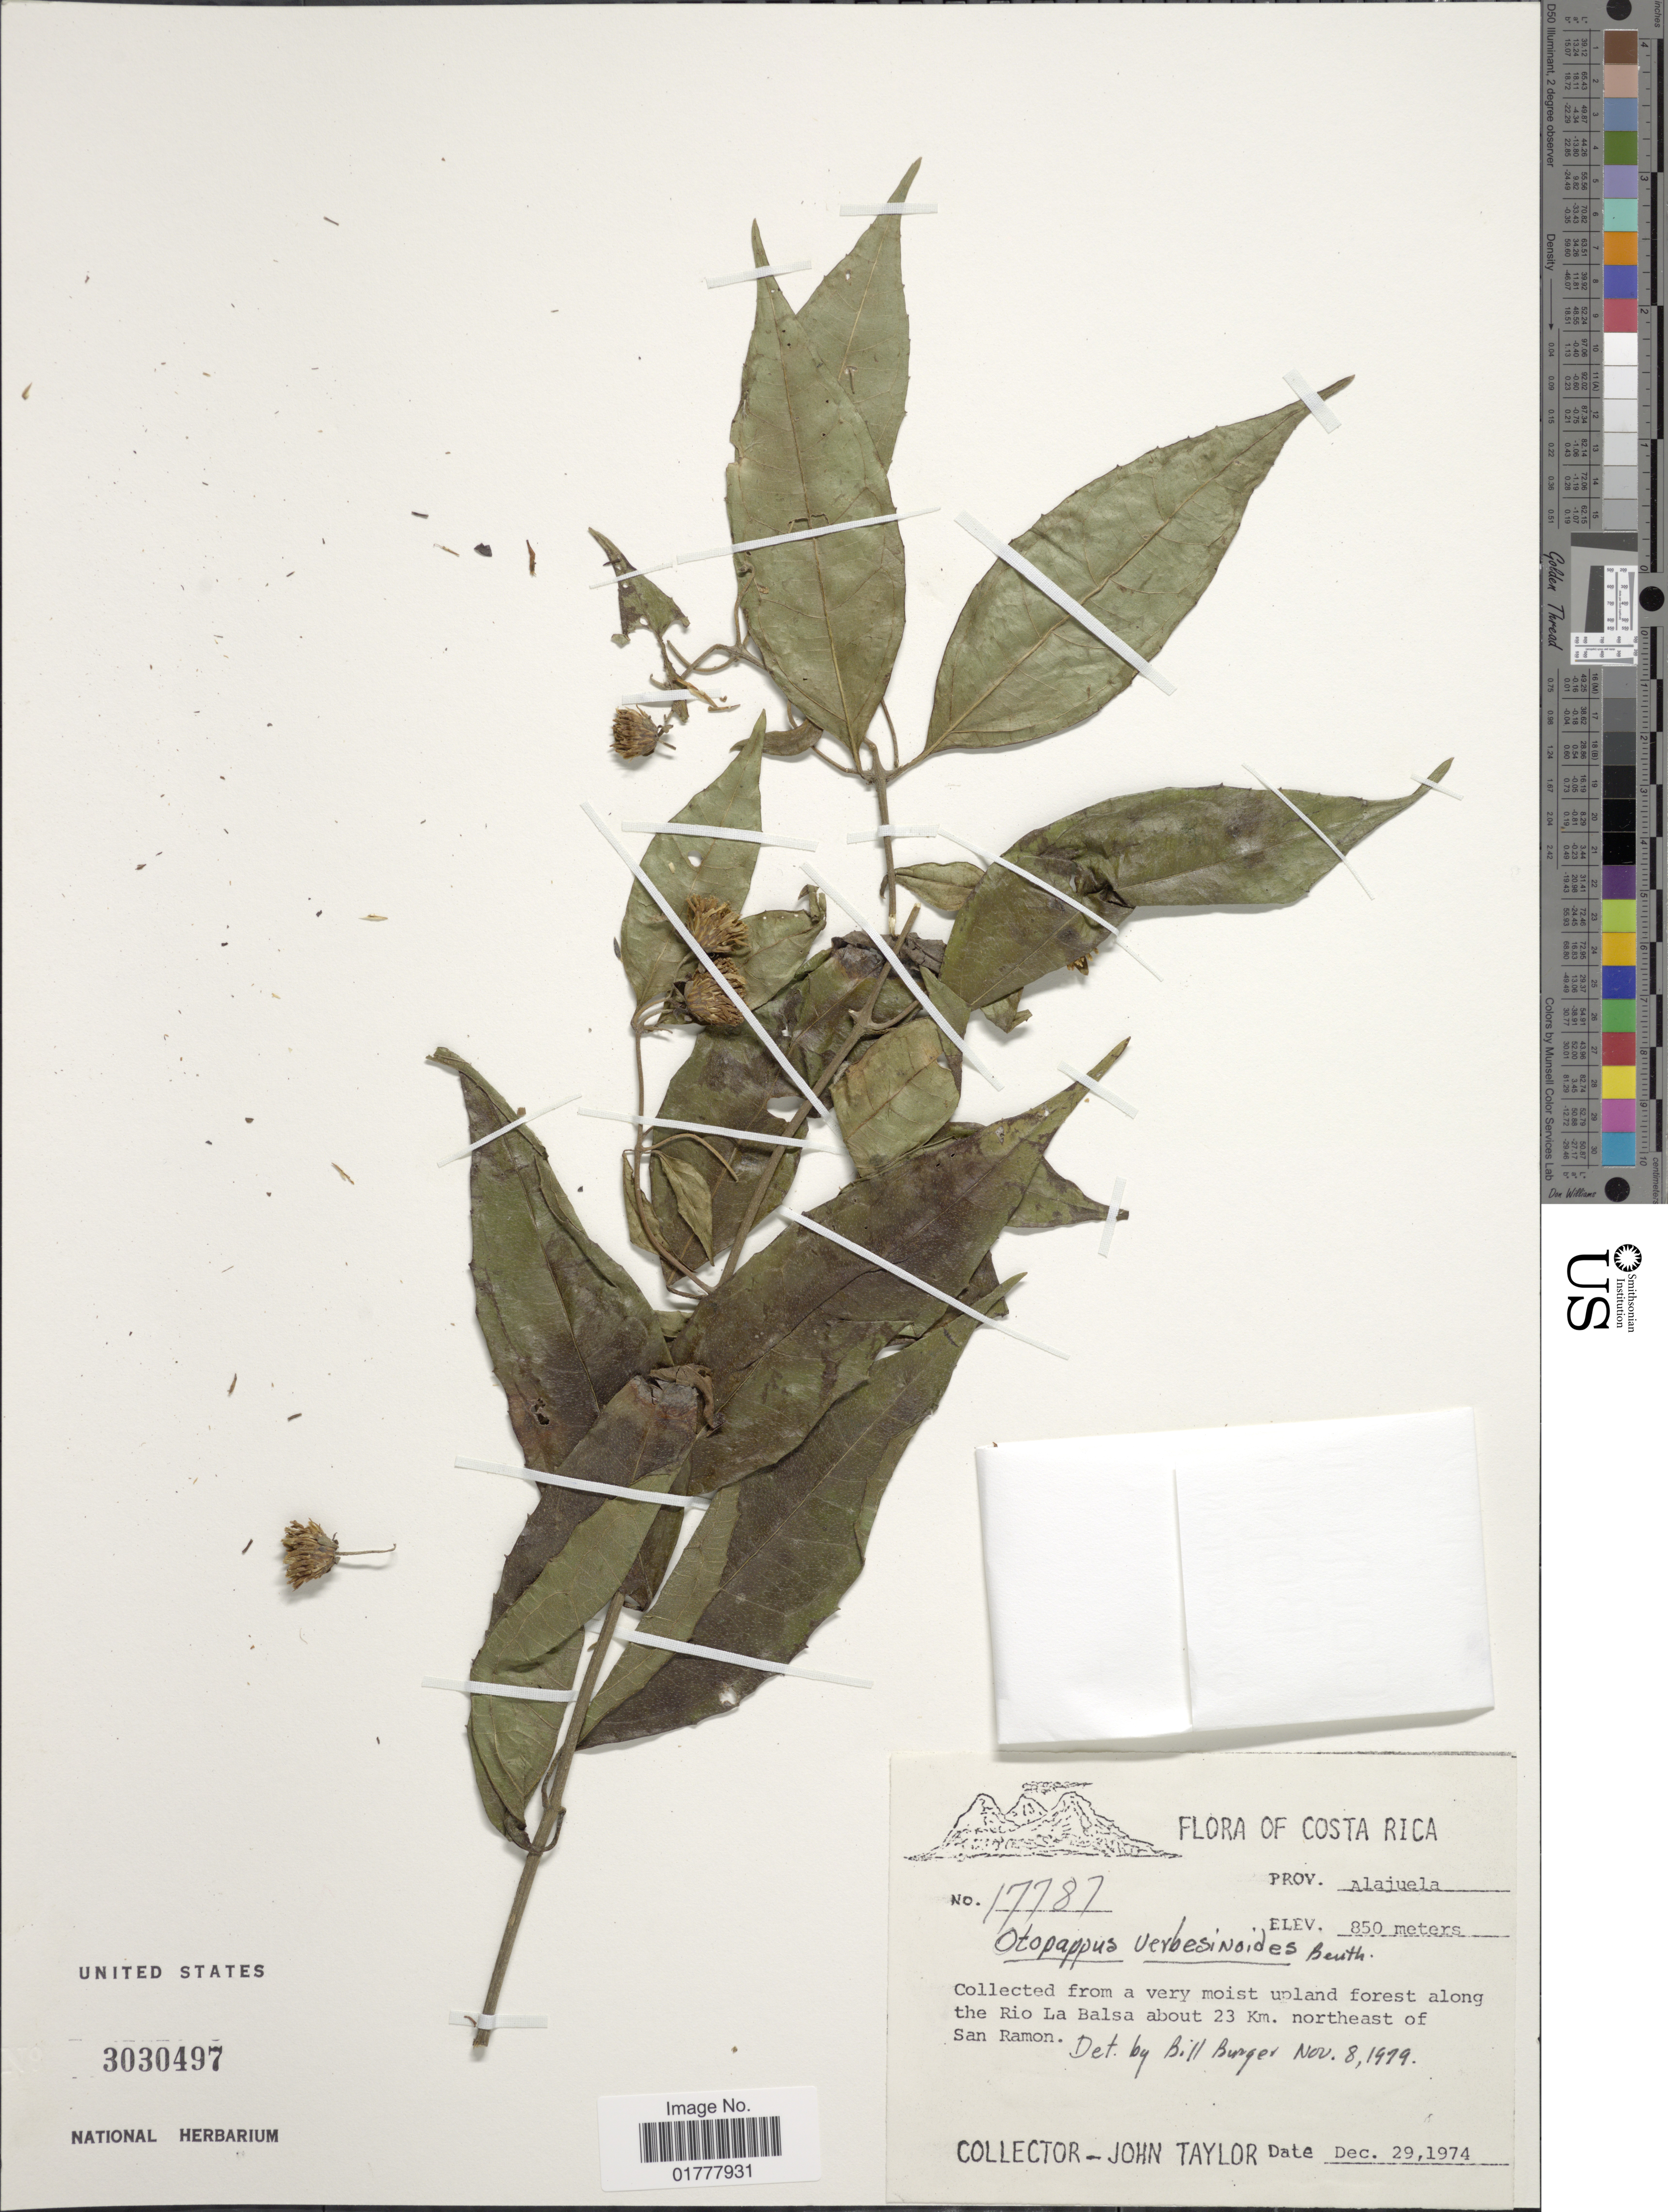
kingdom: Plantae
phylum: Tracheophyta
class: Magnoliopsida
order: Asterales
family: Asteraceae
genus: Otopappus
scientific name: Otopappus verbesinoides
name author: Benth.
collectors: J. Taylor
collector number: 17787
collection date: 1974-12-29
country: Costa Rica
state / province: Alajuela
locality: Prov. Alajuela, From a very moist upland forest along the Rio la Balsa about 23 Km. northeast of San ramon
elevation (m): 850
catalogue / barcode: US 3030497